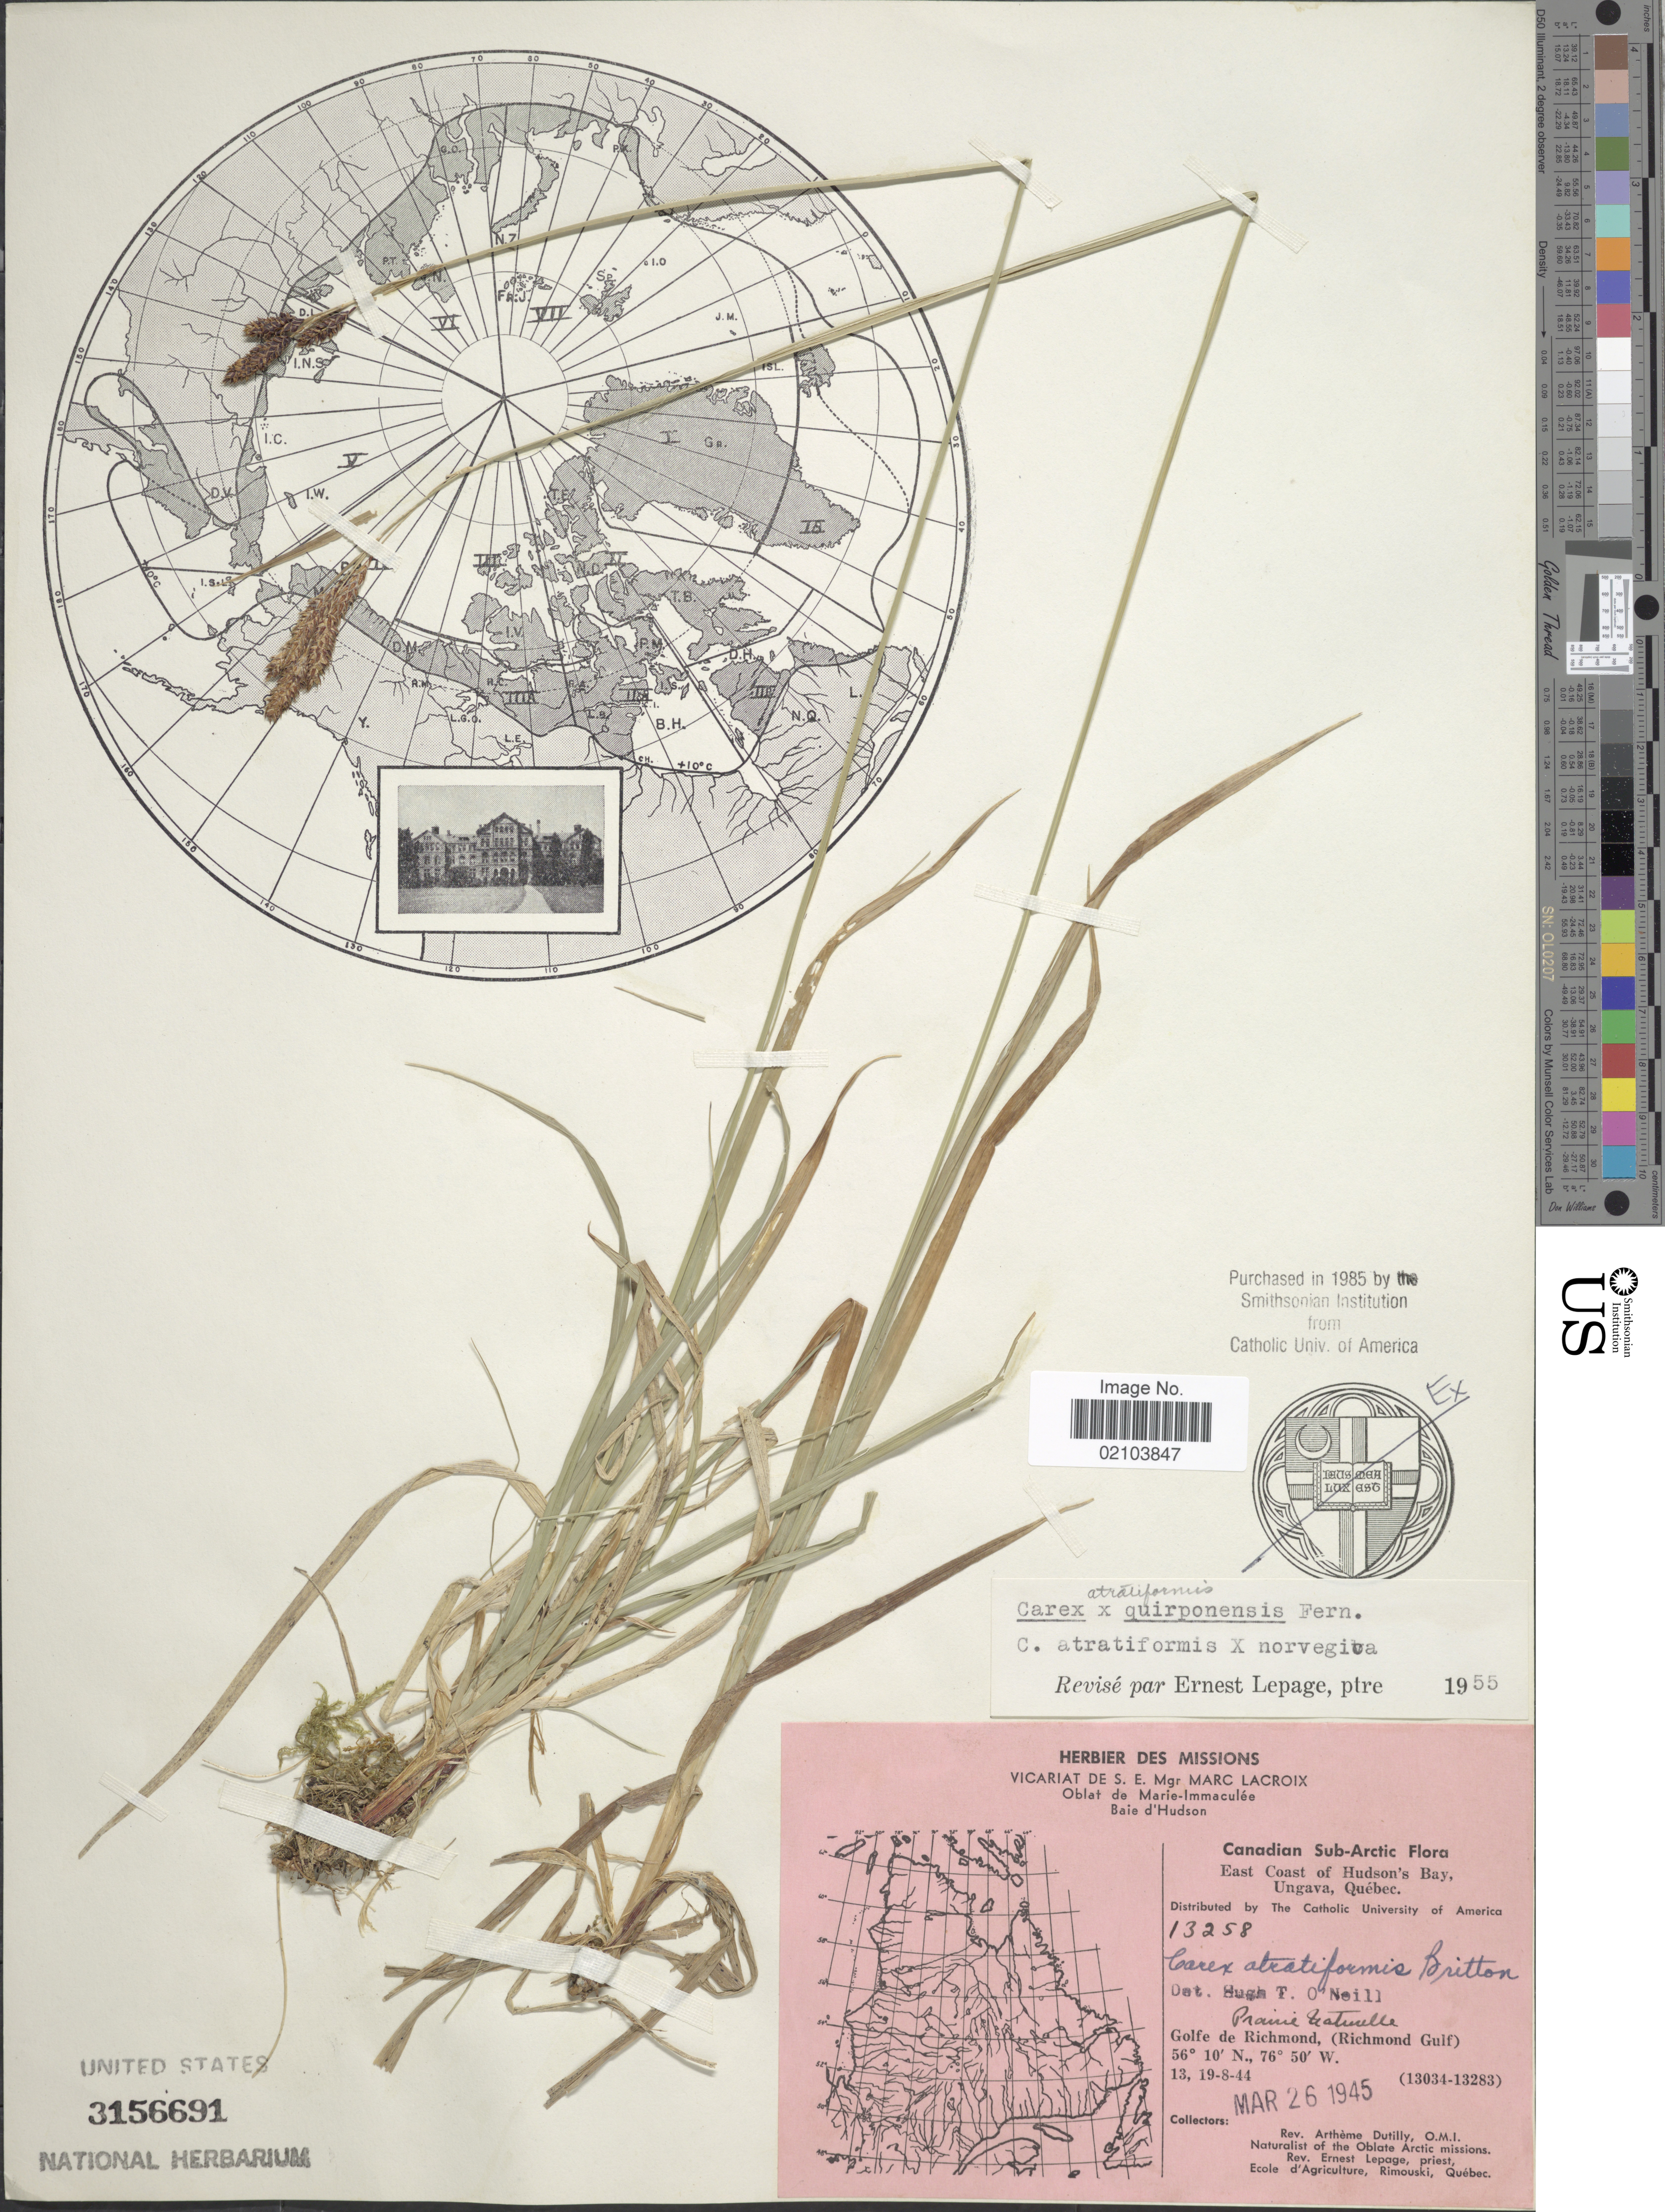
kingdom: Plantae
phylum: Tracheophyta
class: Liliopsida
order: Poales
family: Cyperaceae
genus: Carex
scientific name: Carex atratiformis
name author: Britton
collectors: A. Dutilly & E. Lepage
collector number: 13258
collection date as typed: Transcribed d/m/y: 13/8/44 to 19/8/44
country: Canada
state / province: Quebec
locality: Canadian Sub-Arctic. East Coast of Hudson's Bay, Ungava. Golfe de Richmond, (Richmond Gulf)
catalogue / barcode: US 3156691